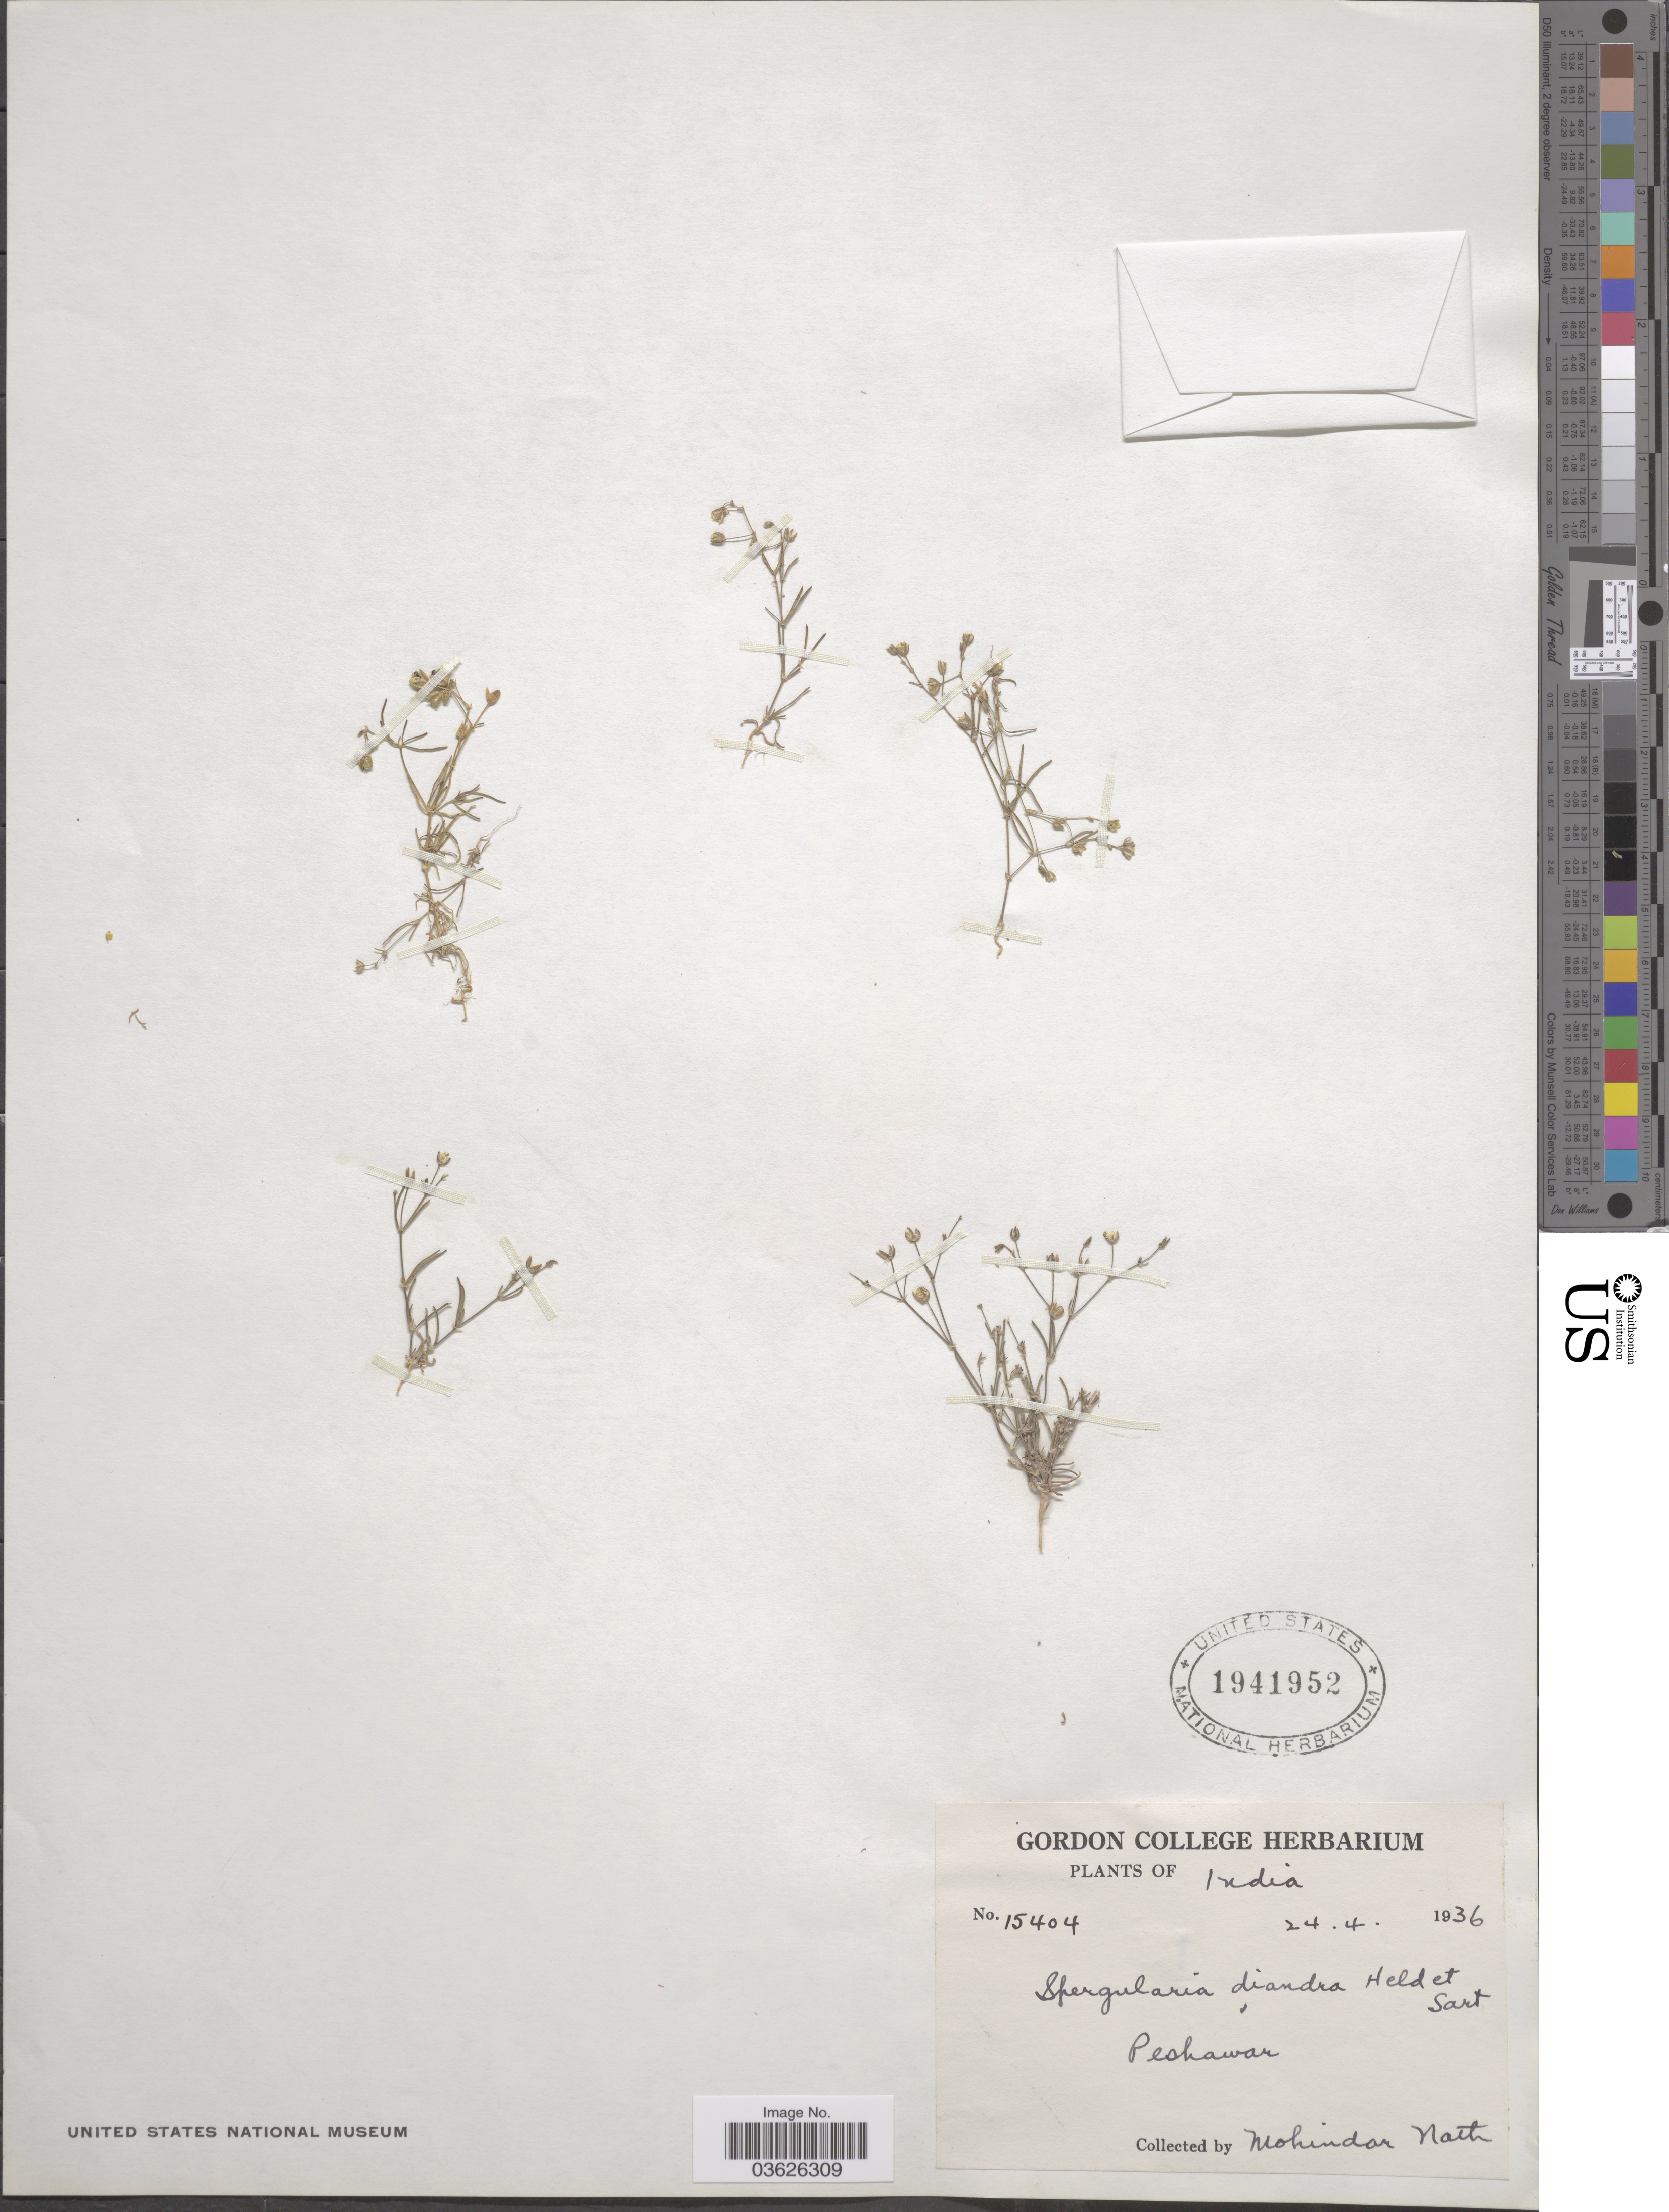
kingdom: Plantae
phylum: Tracheophyta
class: Magnoliopsida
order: Caryophyllales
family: Caryophyllaceae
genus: Spergularia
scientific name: Spergularia diandra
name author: (Gussone) Heldr.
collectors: M. Nath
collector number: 15404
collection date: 1936-04-24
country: India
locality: Peshawar.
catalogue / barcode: US 1941952